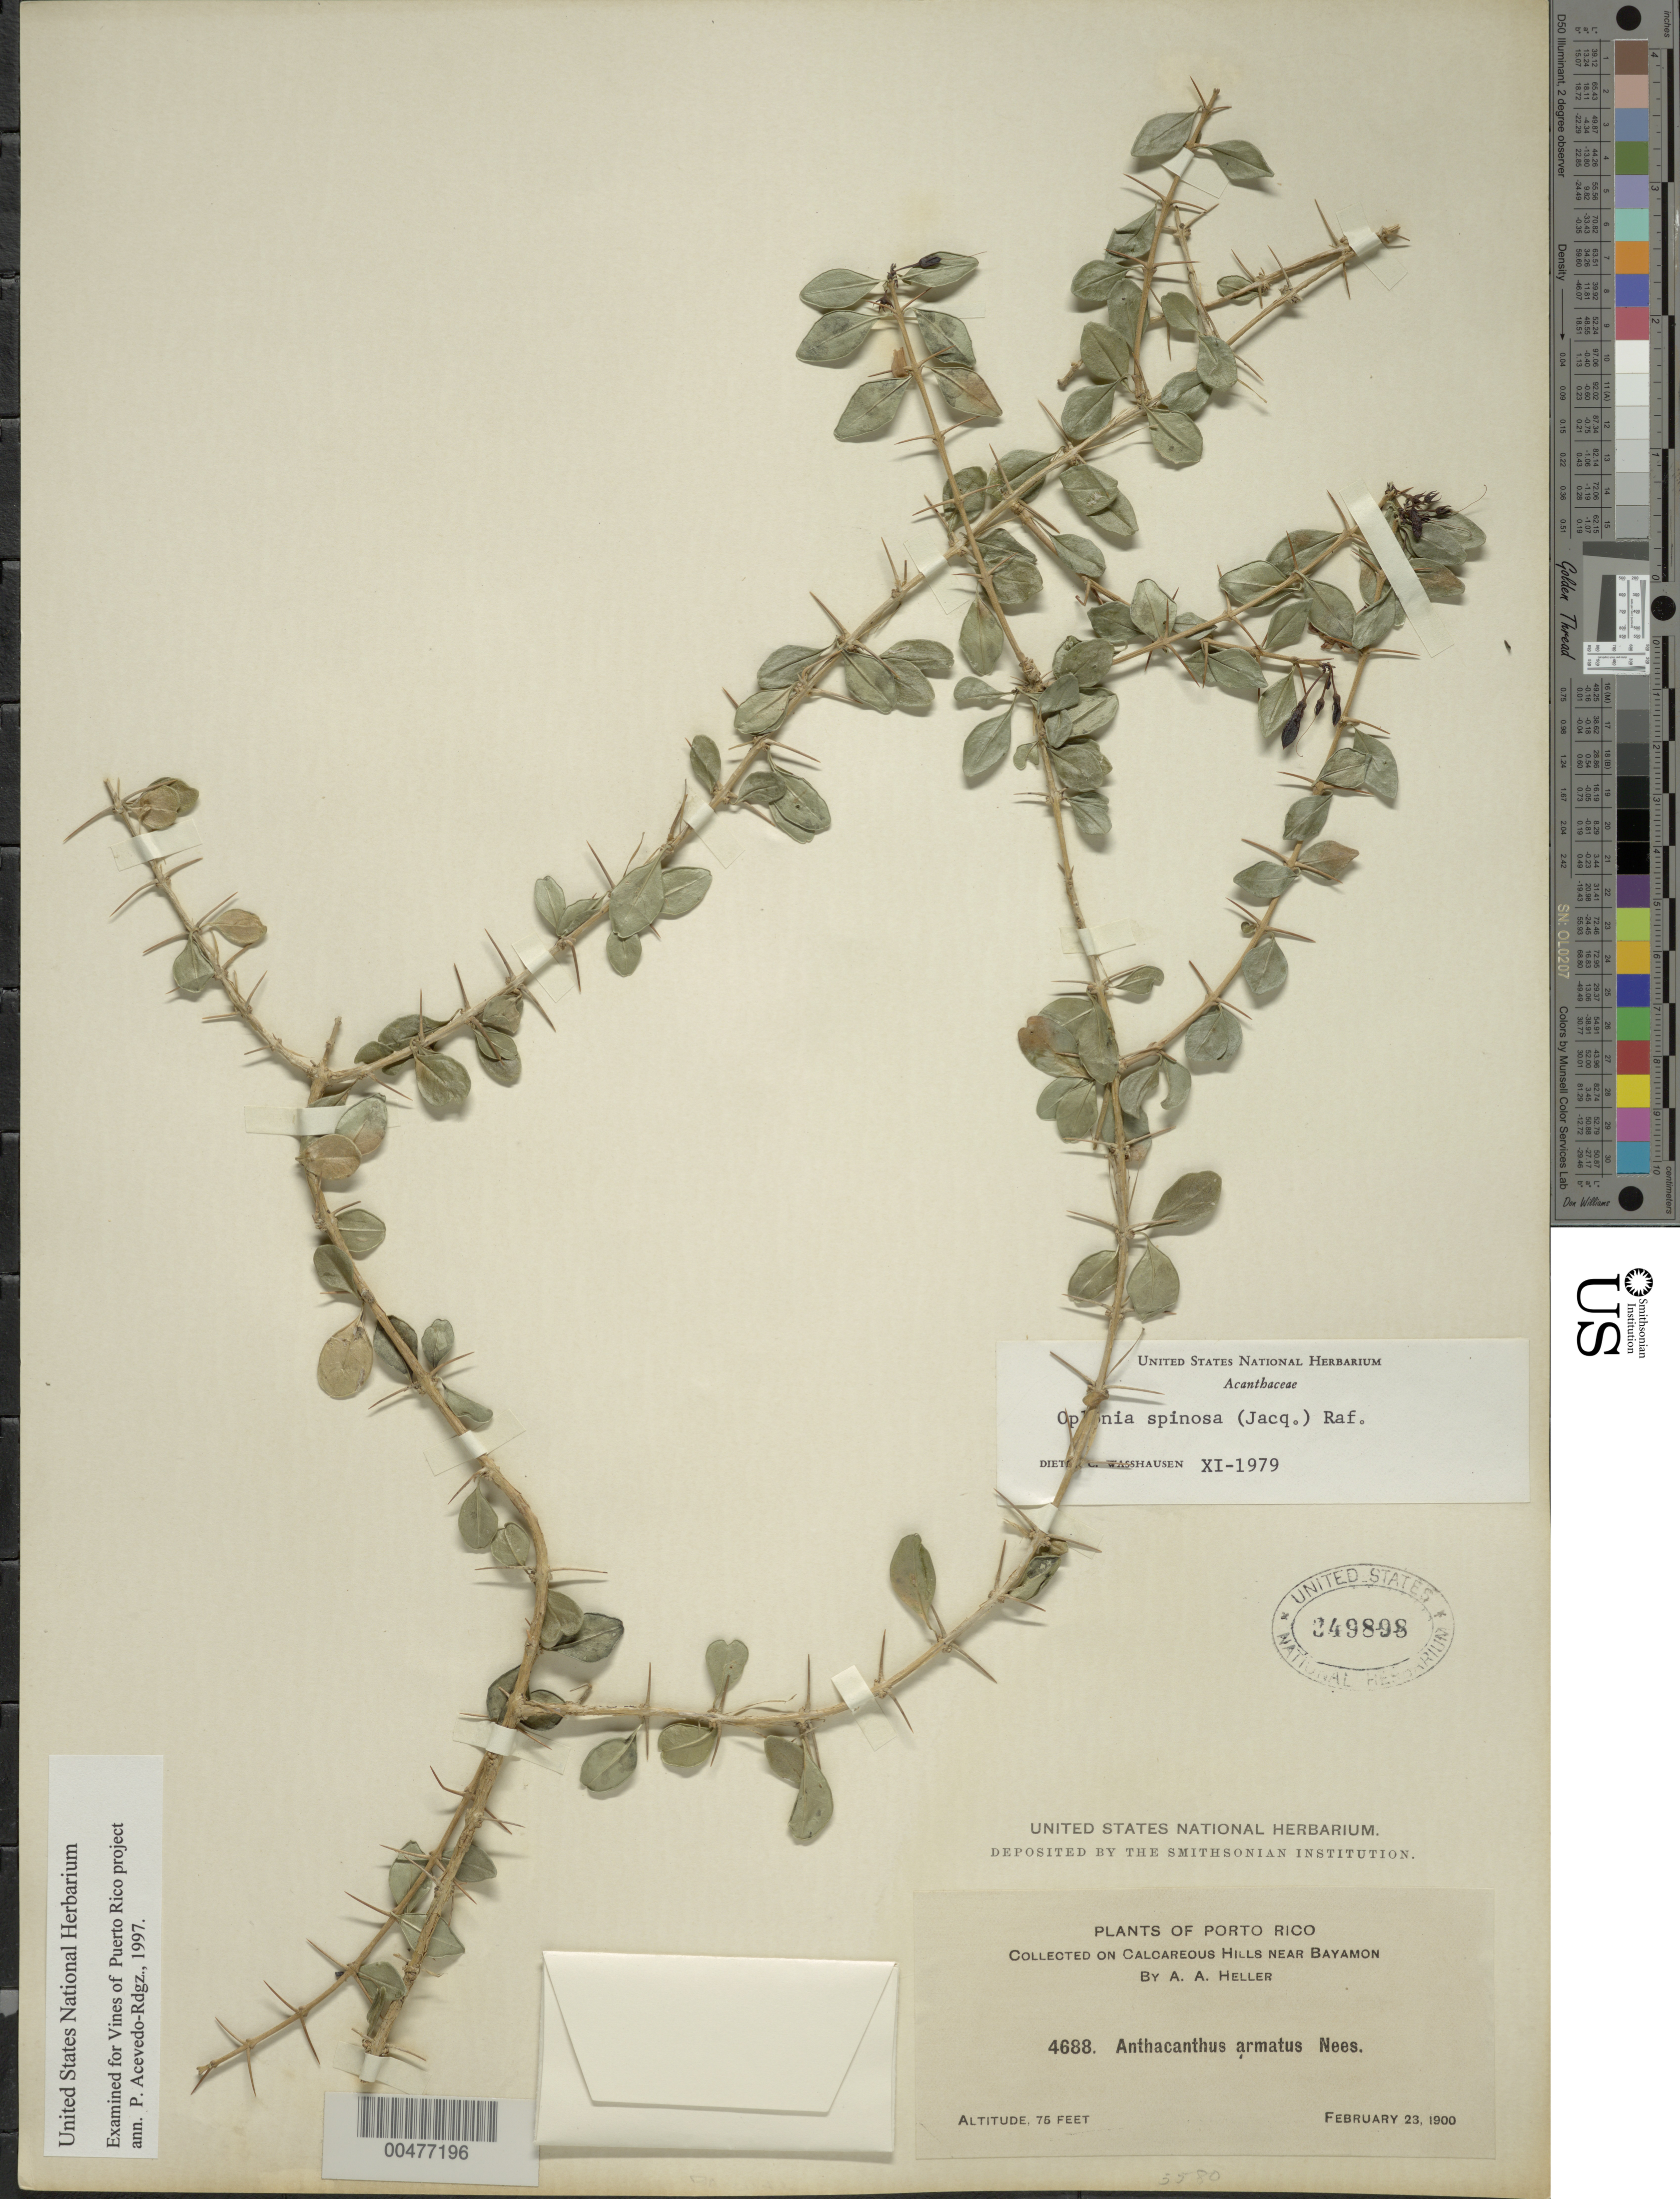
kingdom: Plantae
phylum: Tracheophyta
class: Magnoliopsida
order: Lamiales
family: Acanthaceae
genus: Oplonia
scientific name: Oplonia spinosa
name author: Raf.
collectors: -- Heller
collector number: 4688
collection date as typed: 23 Feb 1900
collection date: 1900-02-23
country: Puerto Rico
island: Greater Antilles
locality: near Bayamon. Calcareous hills.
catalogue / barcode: US 349898